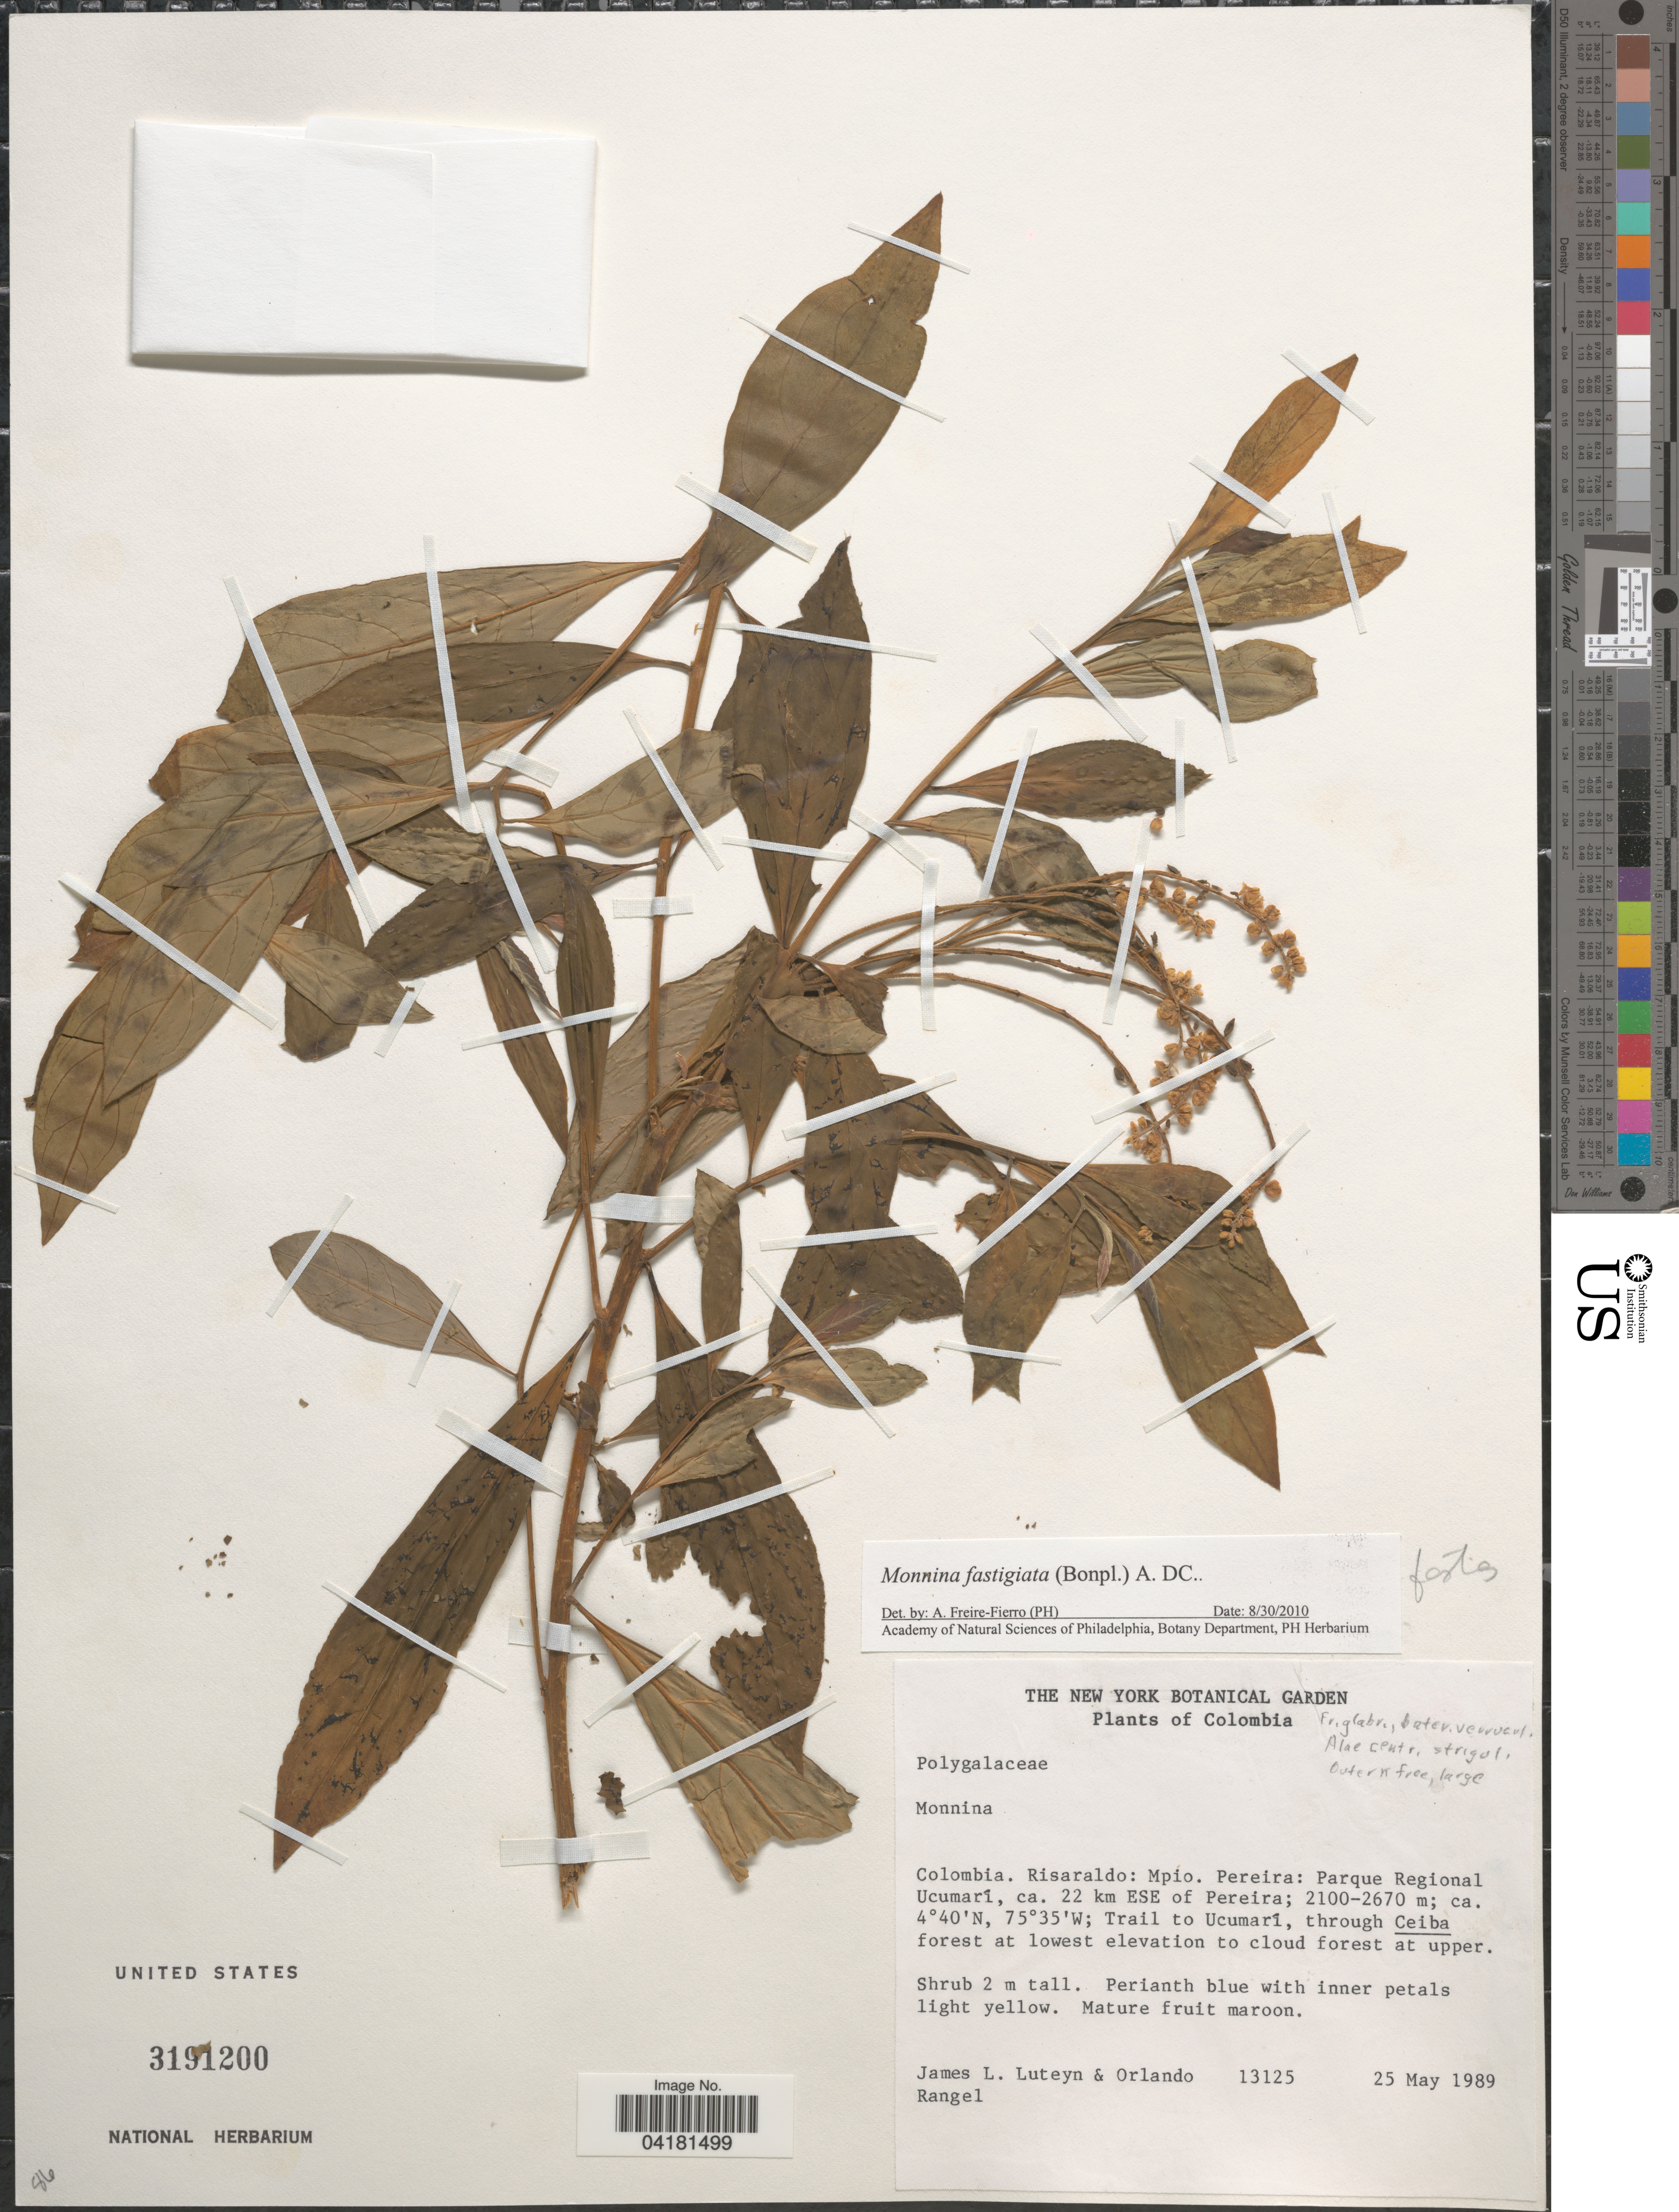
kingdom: Plantae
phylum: Tracheophyta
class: Magnoliopsida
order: Fabales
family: Polygalaceae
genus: Monnina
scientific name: Monnina fastigiata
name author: (Bonpl.) DC.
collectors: J. Luteyn & O. Rangel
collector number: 13125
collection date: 1989-05-25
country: Colombia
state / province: Risaralda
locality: Risaraldo: Mpio. Pereira: Parque Regional Ucumarí, ca. 22 km ESE of Pereira; Trail to Ucumarí, through Ceiba forest.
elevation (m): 2100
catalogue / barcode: US 3191200